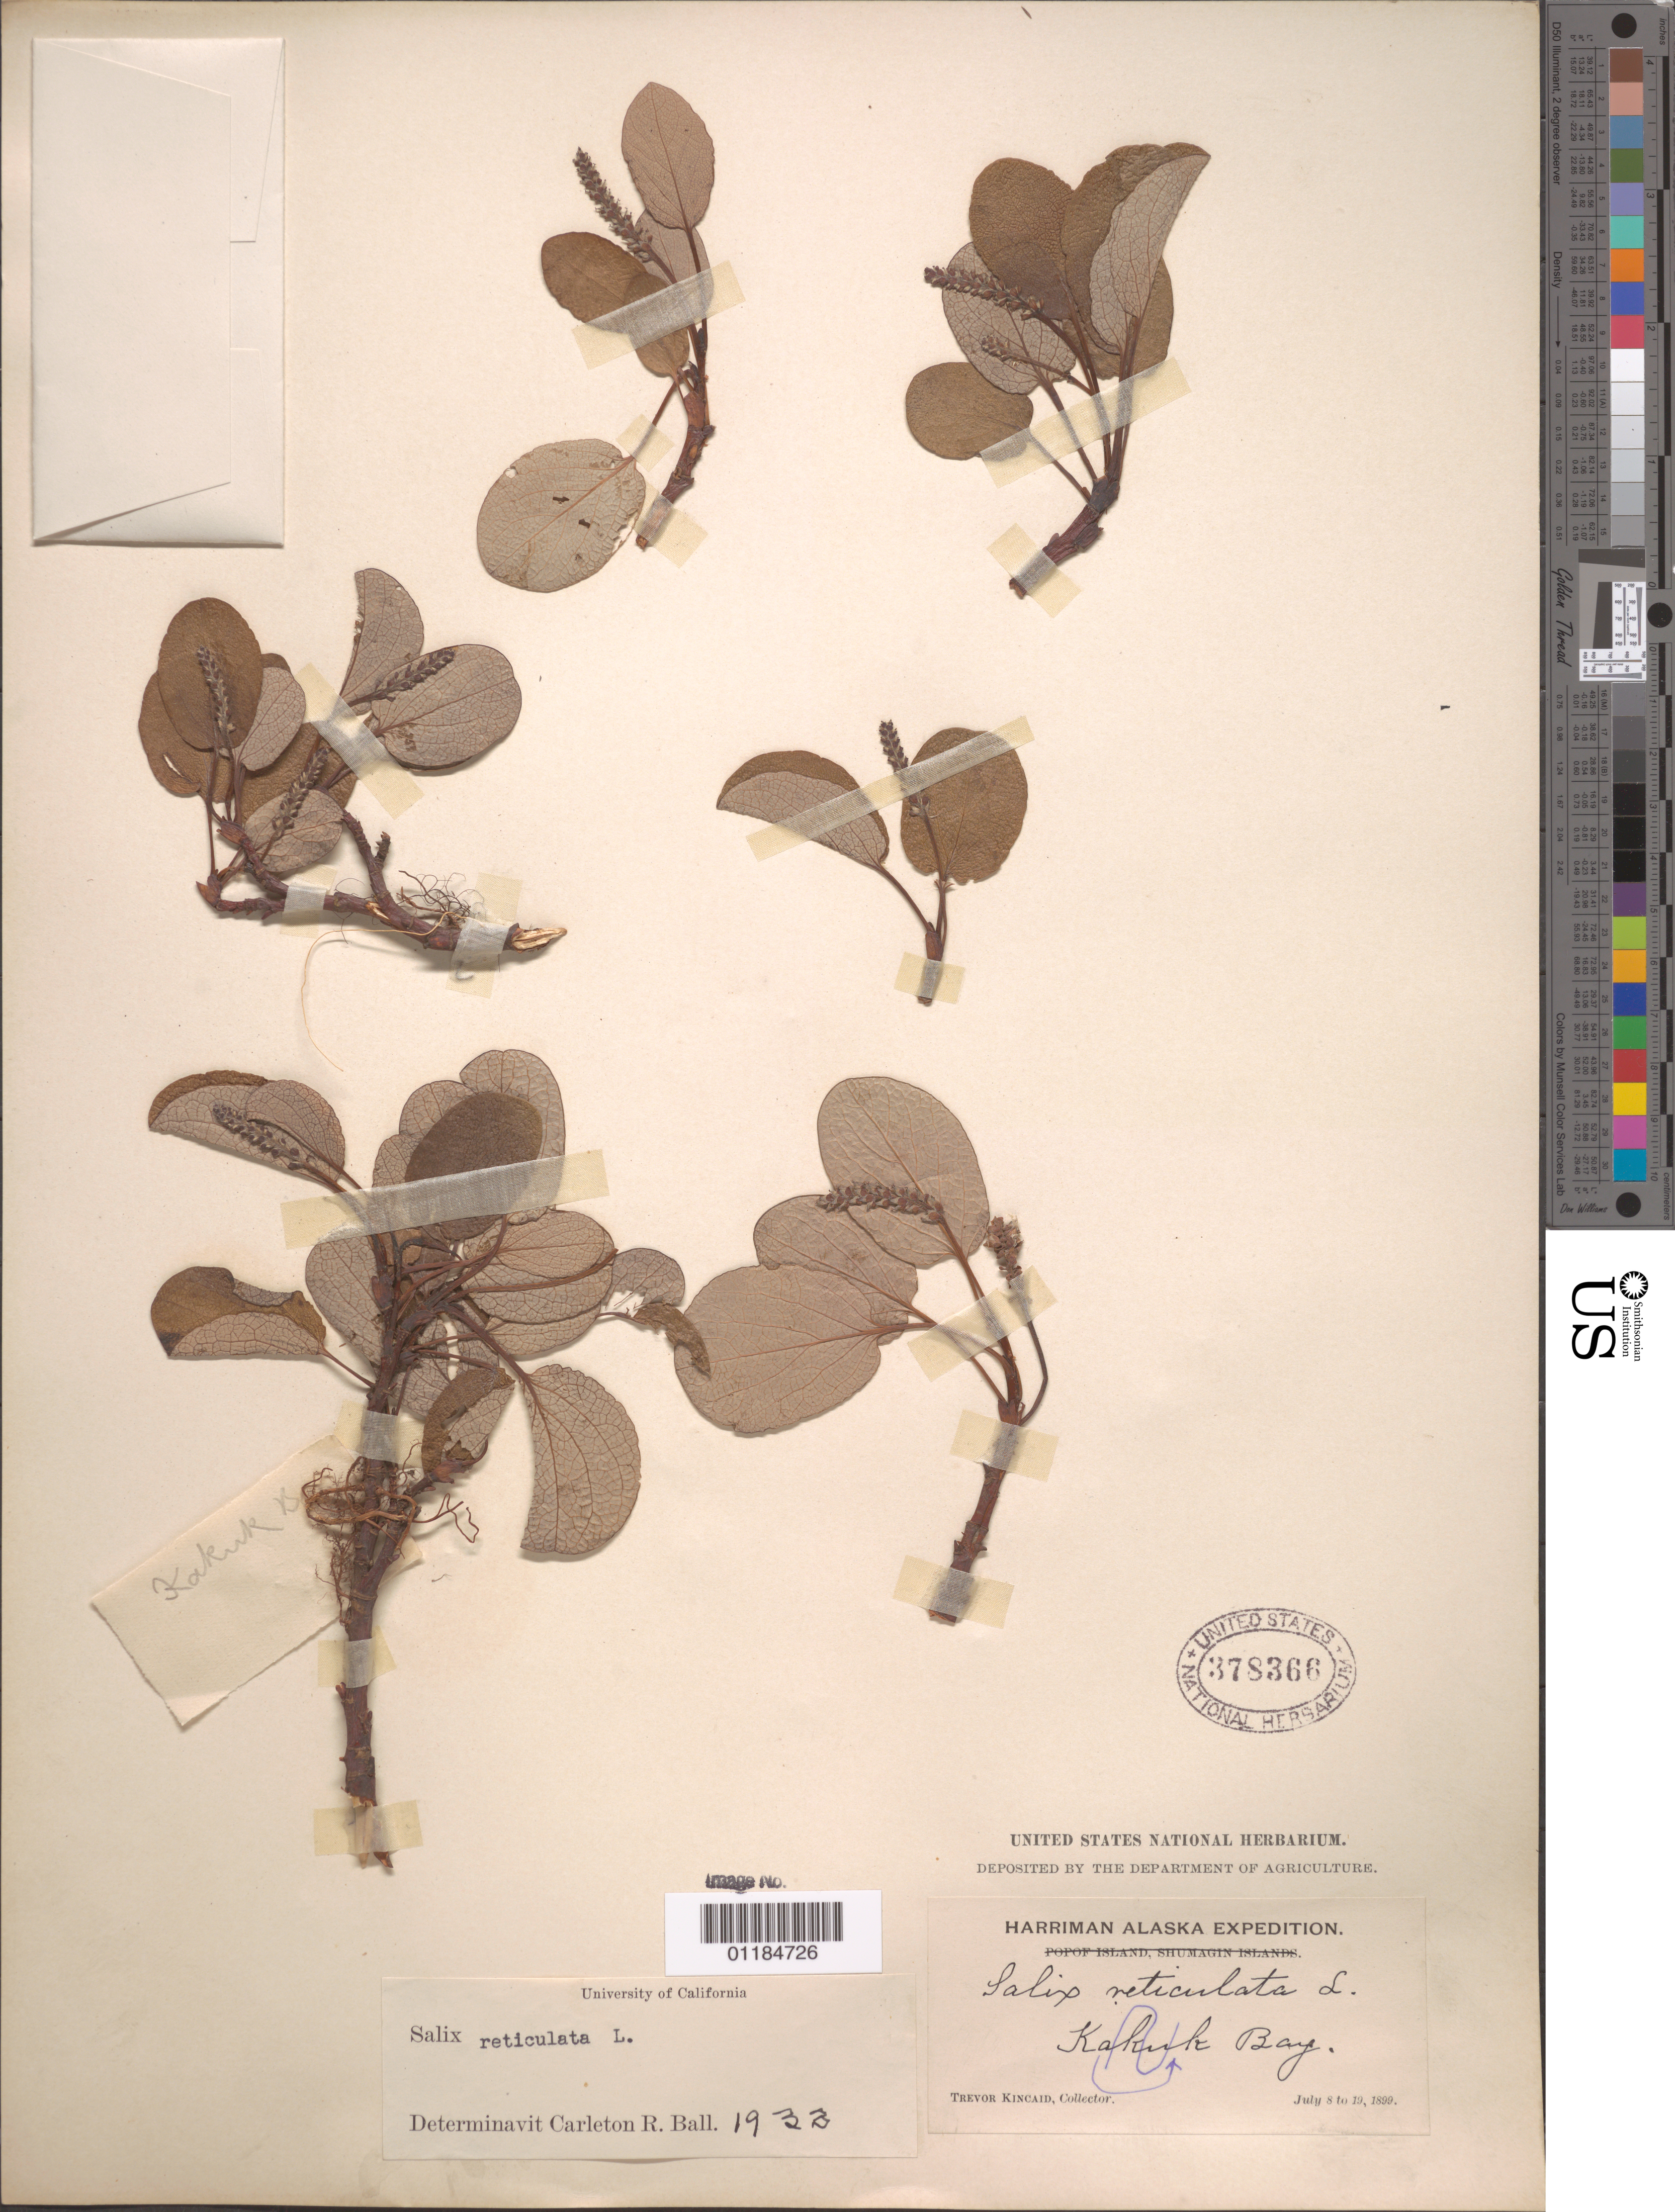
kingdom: Plantae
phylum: Tracheophyta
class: Magnoliopsida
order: Malpighiales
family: Salicaceae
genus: Salix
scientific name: Salix reticulata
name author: L.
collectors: T. C. Kincaid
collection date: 1899-07-08/1899-07-19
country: United States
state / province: Alaska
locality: Kakuk Bay.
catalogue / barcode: US 378366